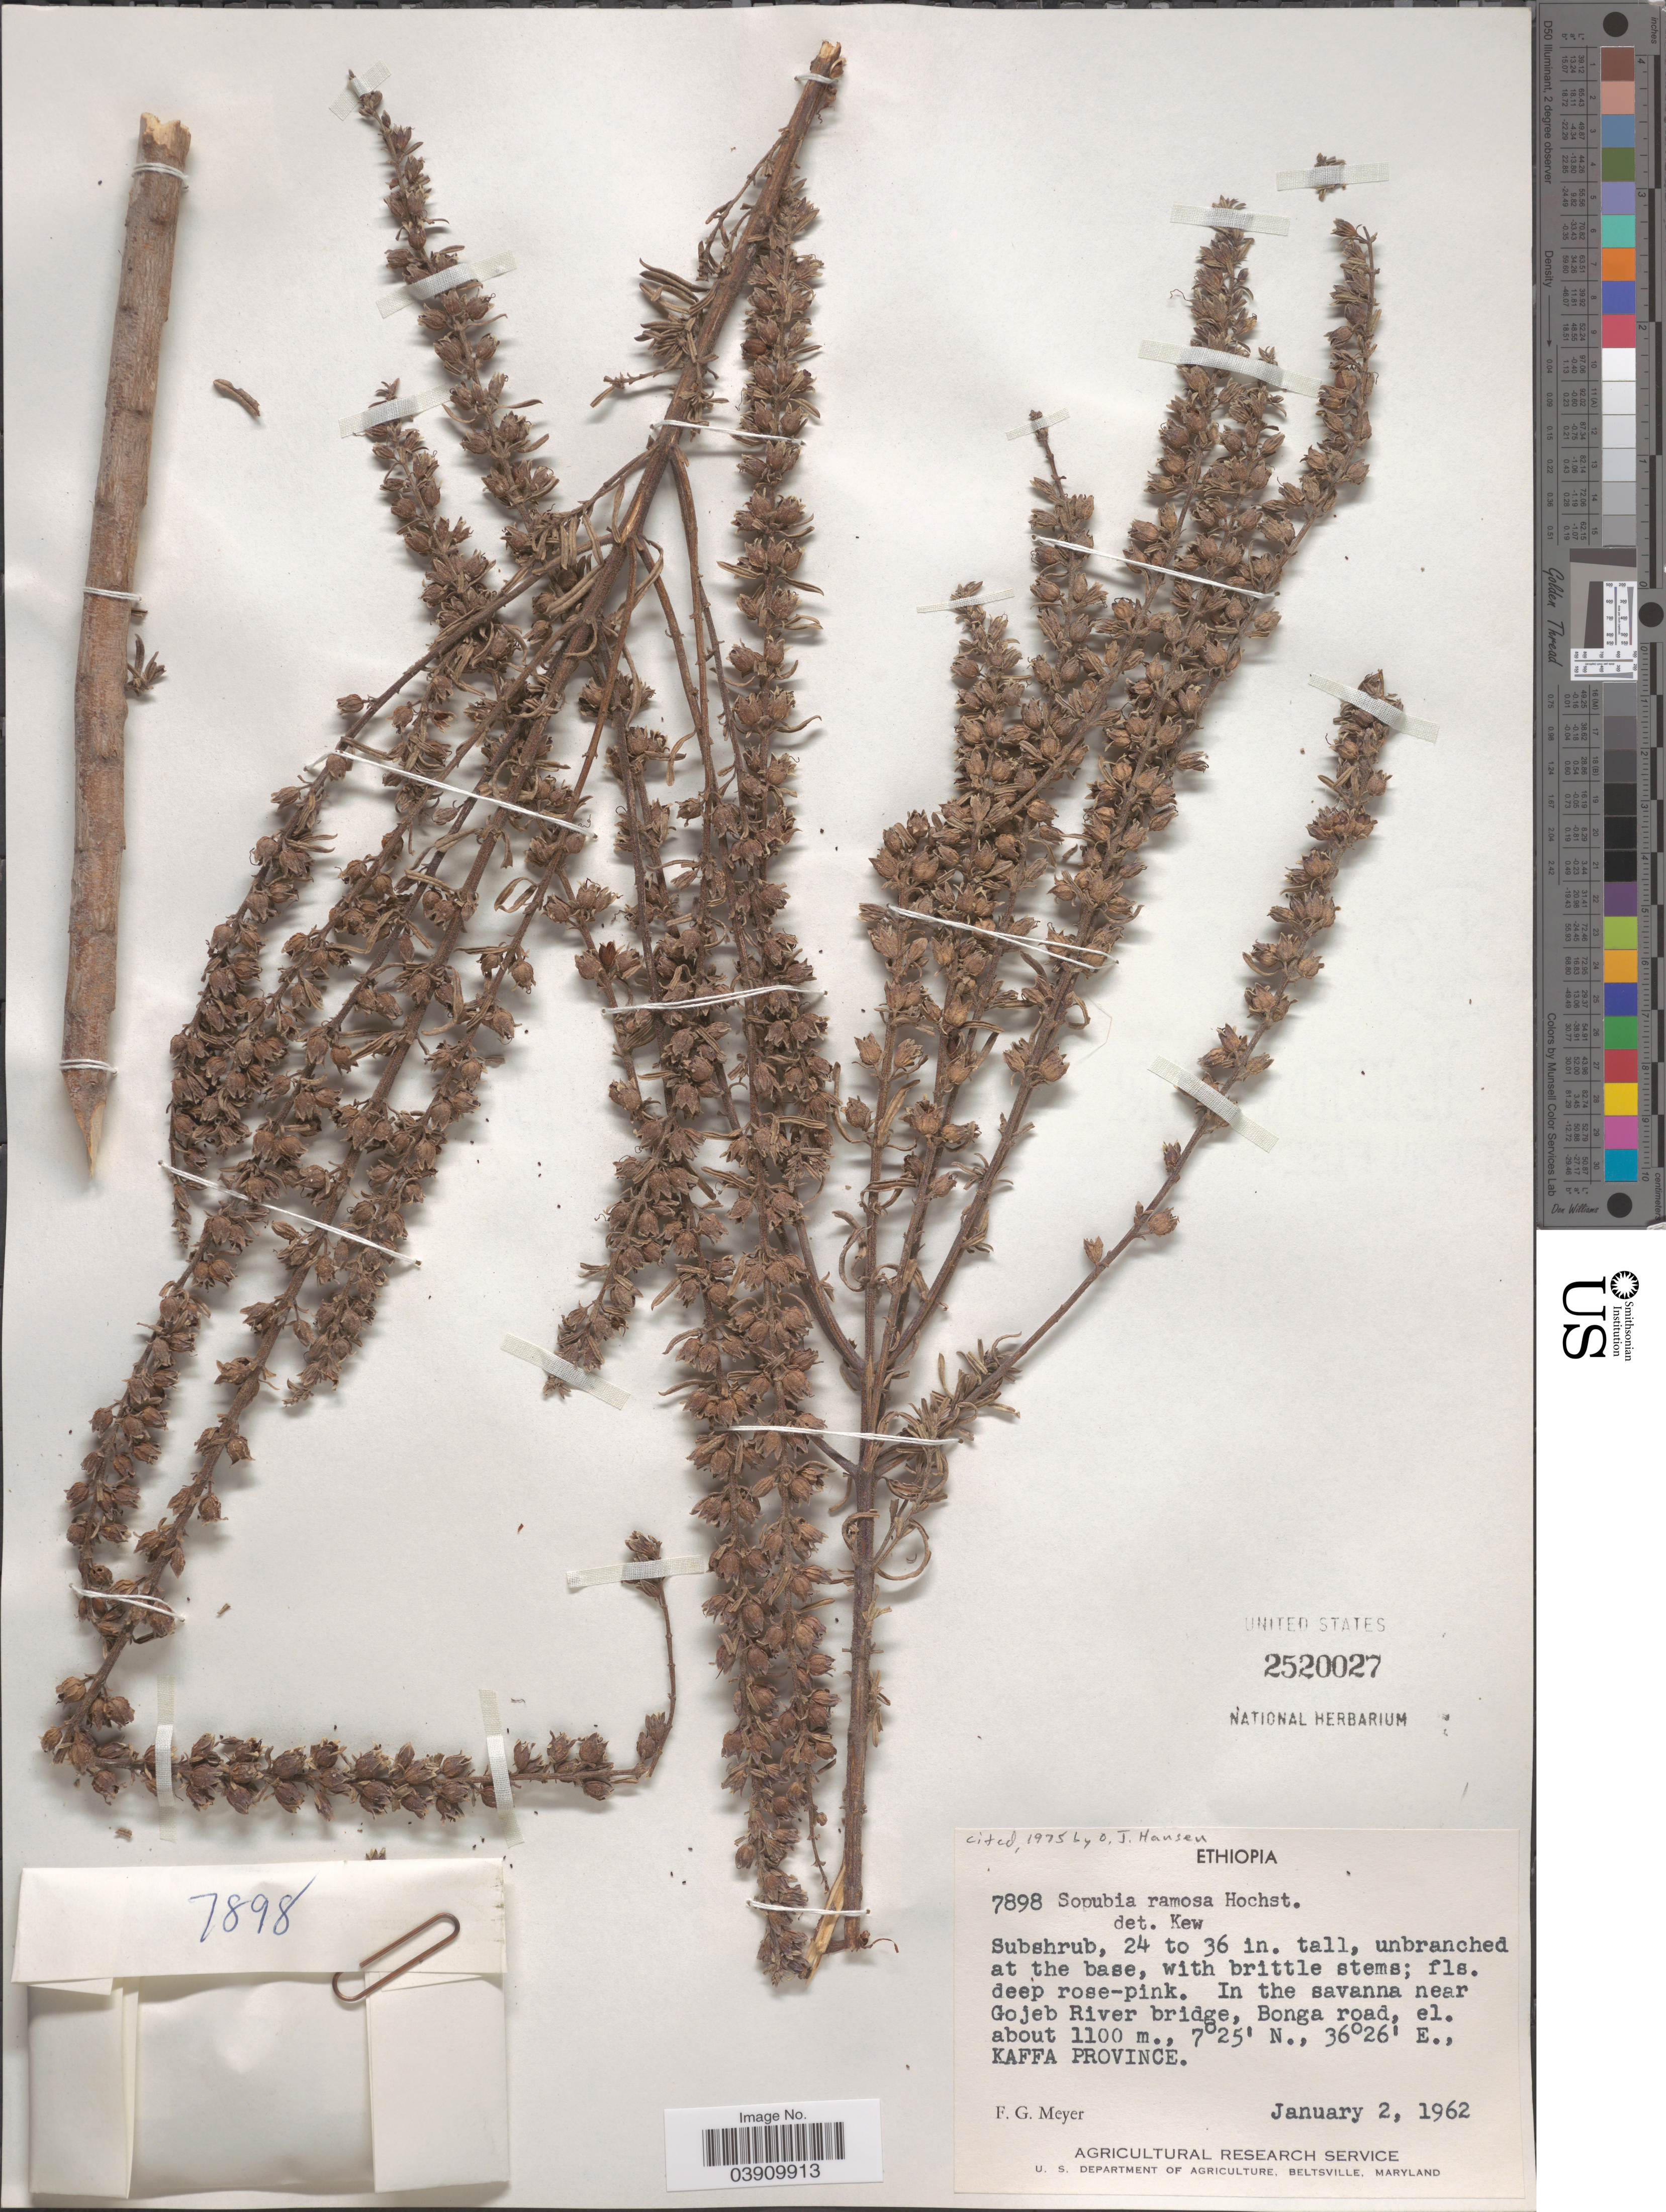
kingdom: Plantae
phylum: Tracheophyta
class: Magnoliopsida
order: Lamiales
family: Orobanchaceae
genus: Sopubia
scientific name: Sopubia ramosa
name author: (Hochst.) Hochst.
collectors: F. G. Meyer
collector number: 7898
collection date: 1962-01-02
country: Ethiopia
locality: In the savanna near Gojeb River bridge, Bonga road, Kaffa Province.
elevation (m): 1100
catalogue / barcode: US 2520027